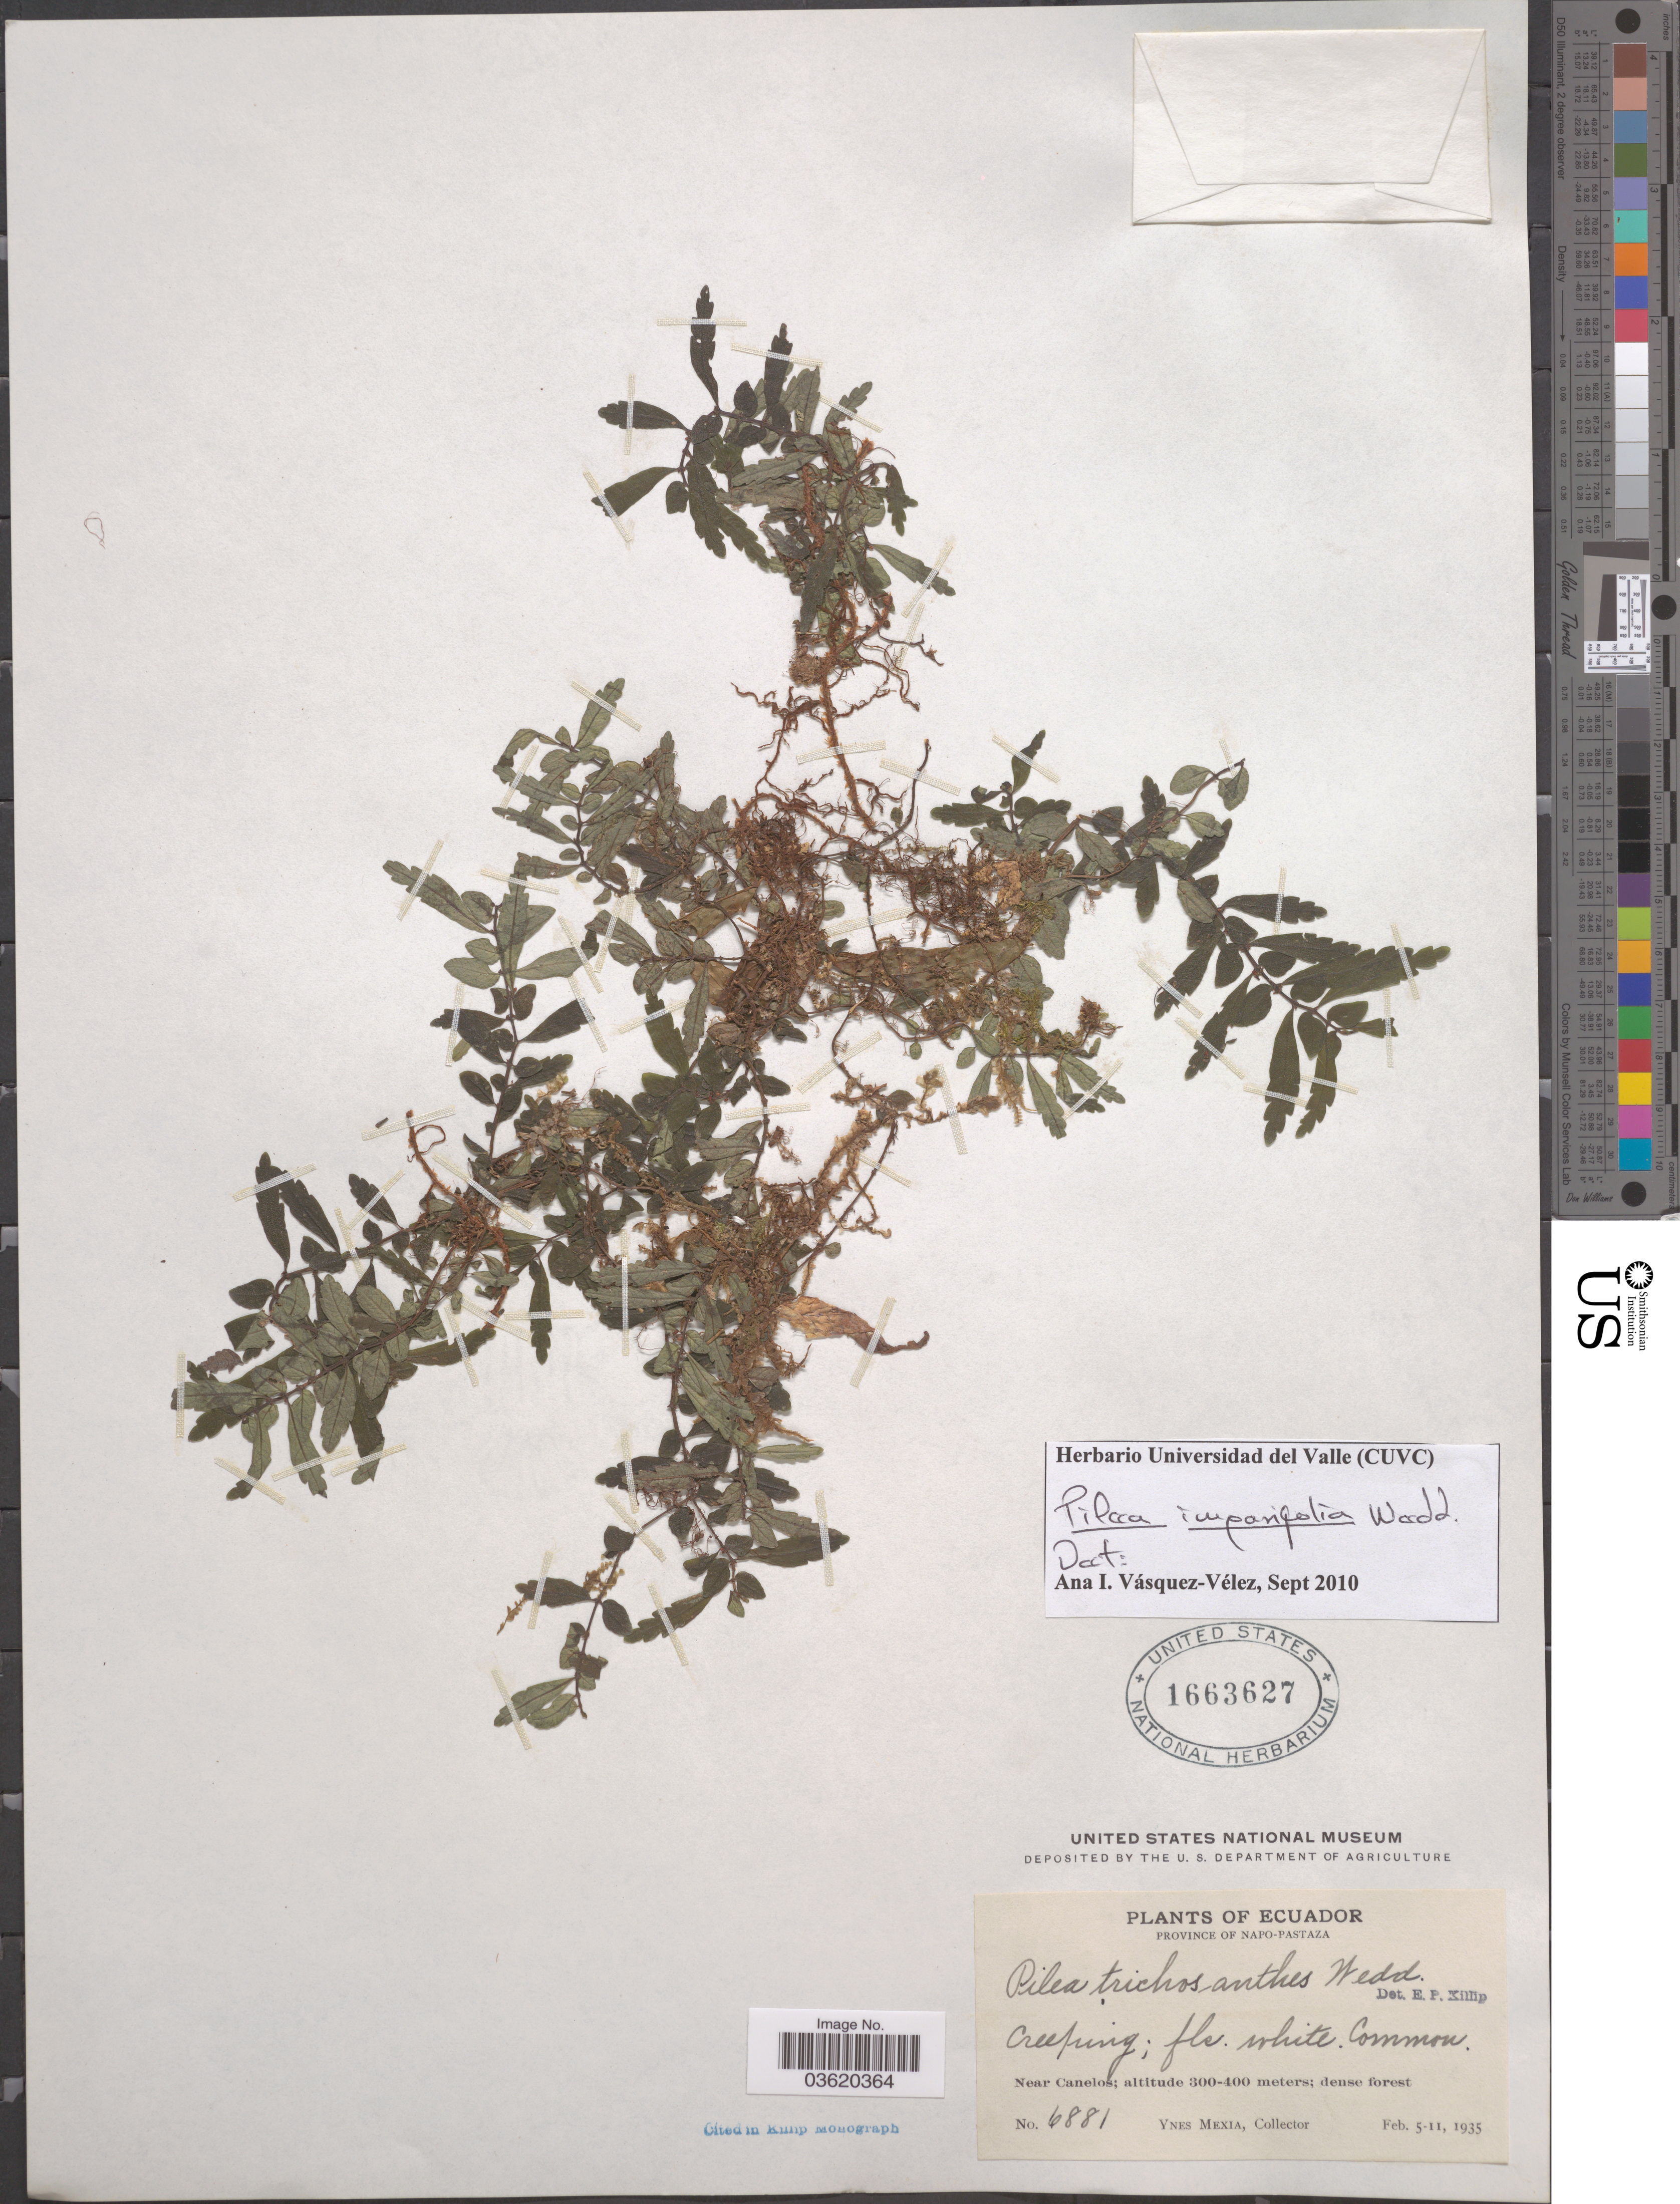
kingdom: Plantae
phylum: Tracheophyta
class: Magnoliopsida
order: Rosales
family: Urticaceae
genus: Pilea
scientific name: Pilea imparifolia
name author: Wedd.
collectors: Y. Mexia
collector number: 6881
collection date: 1935-02-05/1935-02-11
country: Ecuador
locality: Province of Napo-Pastaza. Near Canelos.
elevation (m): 300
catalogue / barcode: US 1663627